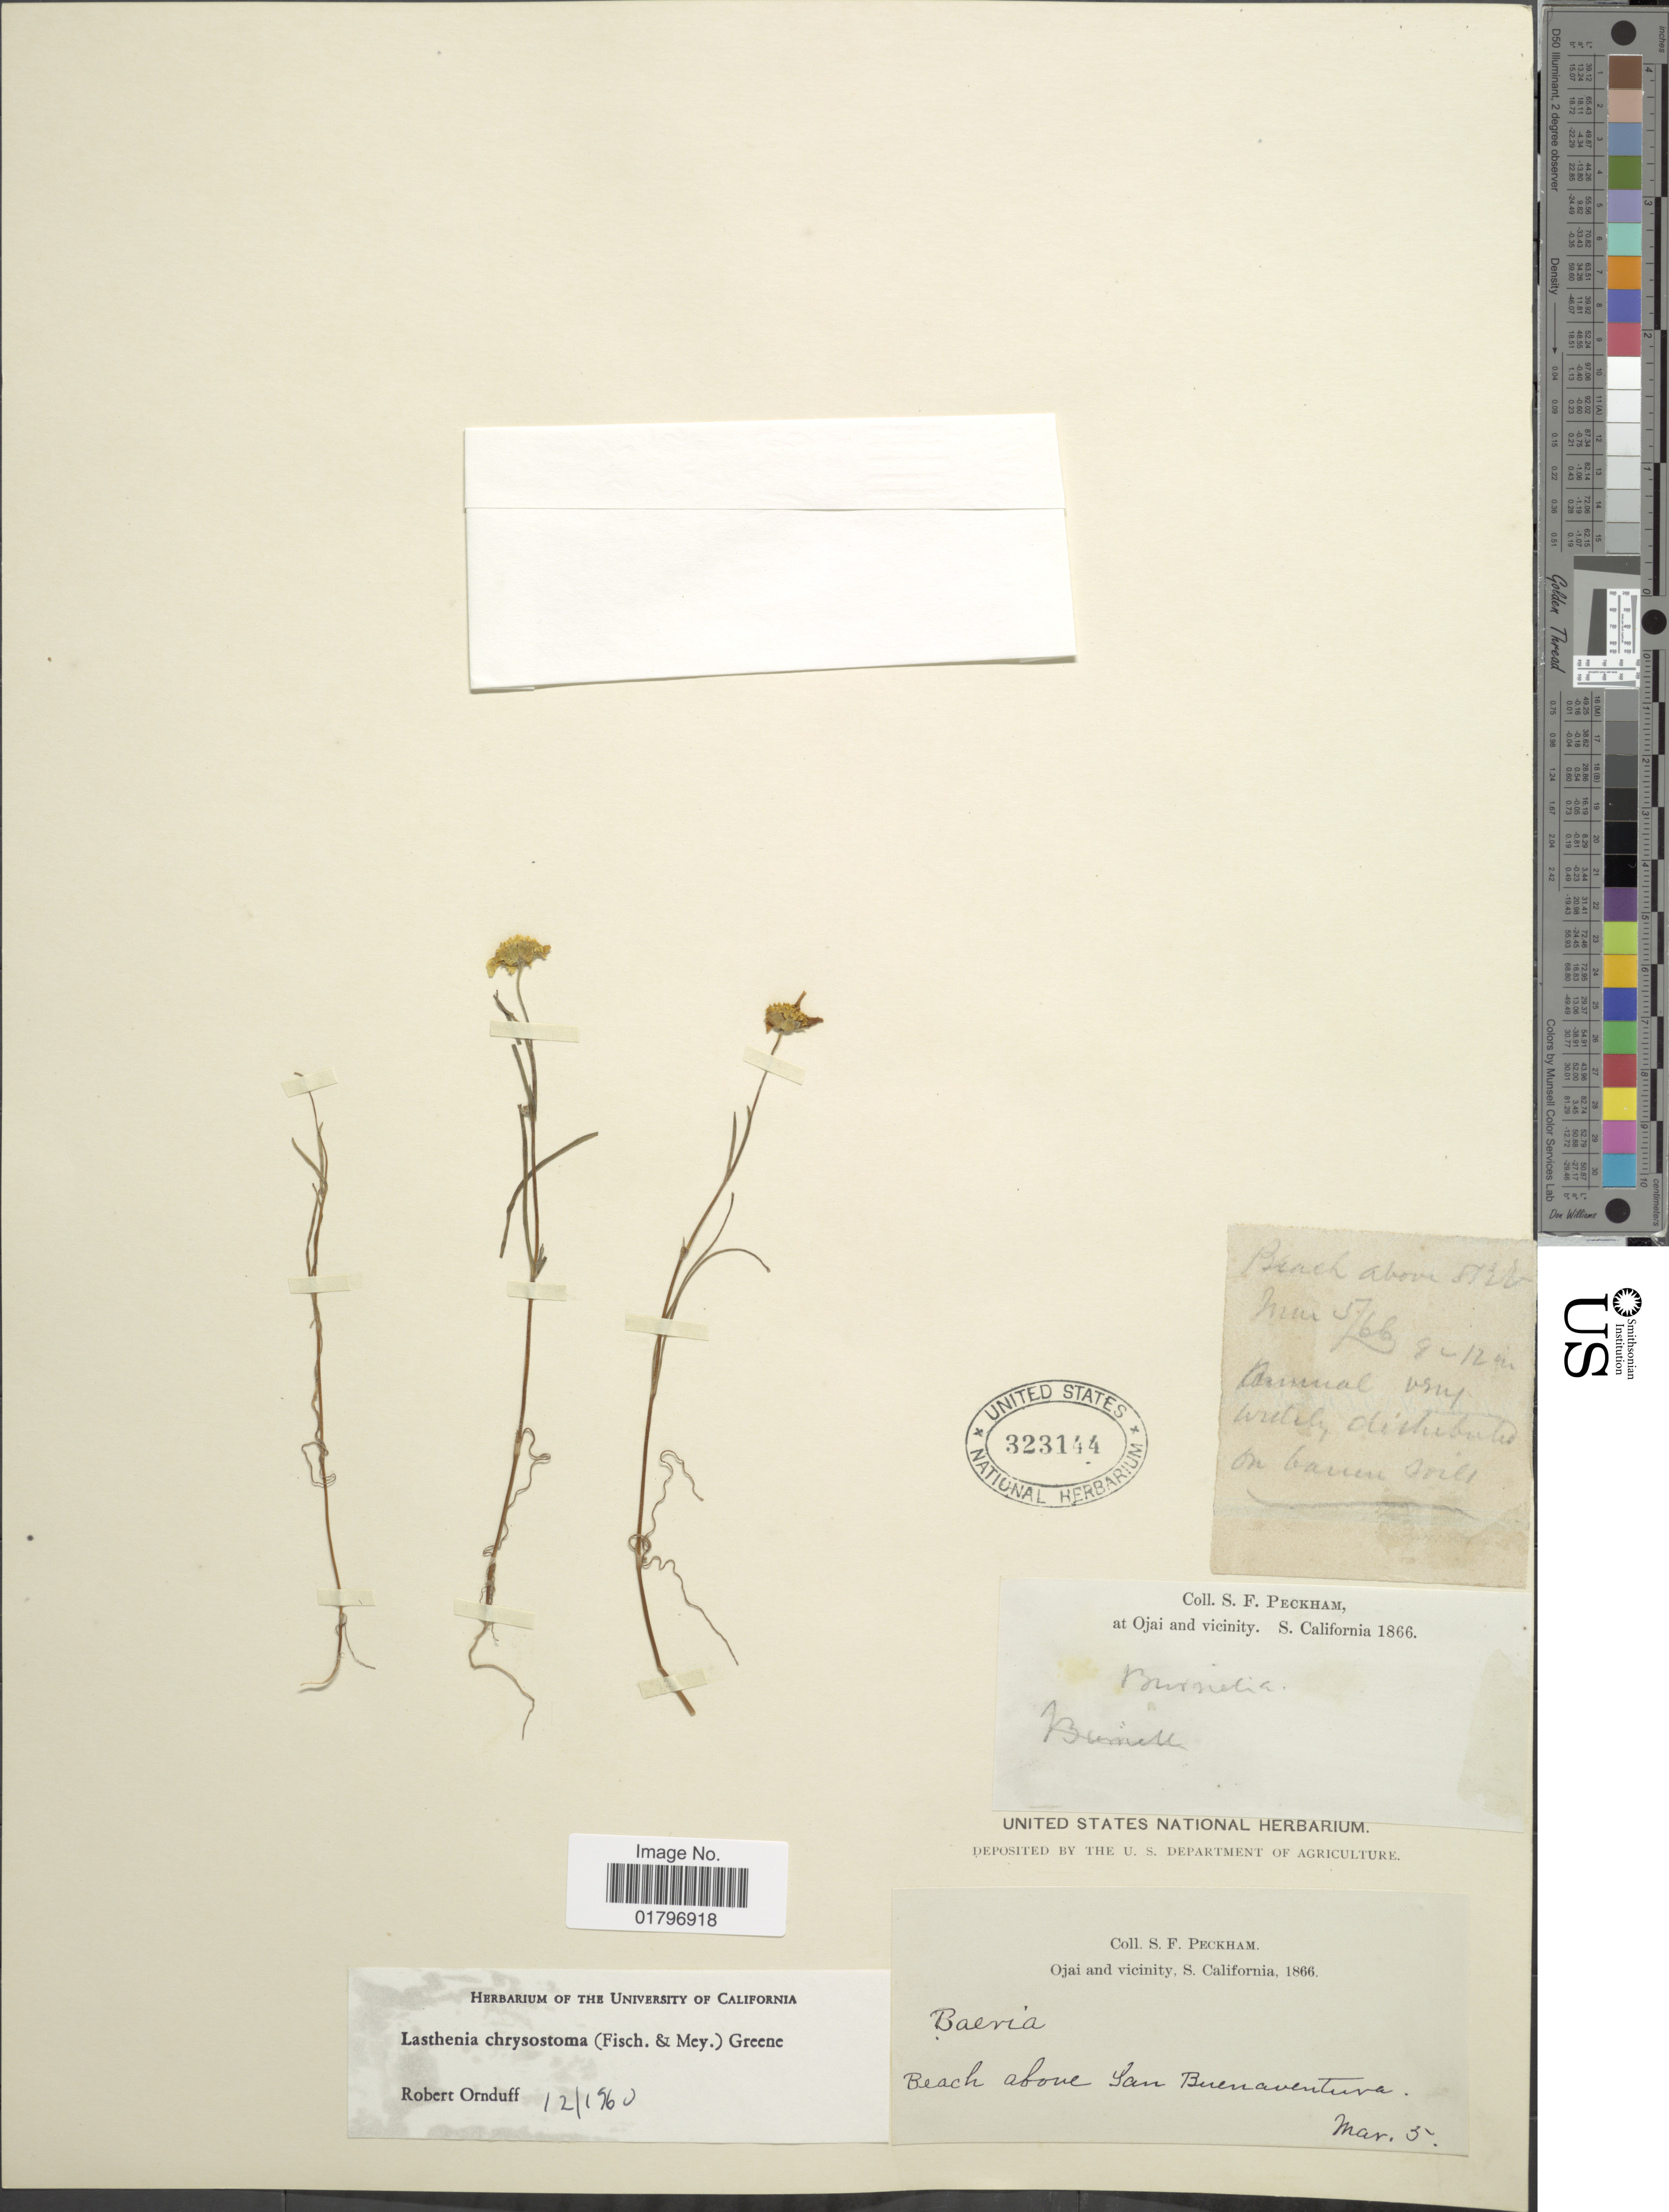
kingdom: Plantae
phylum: Tracheophyta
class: Magnoliopsida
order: Asterales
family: Asteraceae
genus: Lasthenia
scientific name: Lasthenia chrysostoma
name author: (Fisch. & C.A. Mey.) Greene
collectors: S. Peckham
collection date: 1866-03-05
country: United States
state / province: California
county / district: Ventura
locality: At Ojai and vicinity. S. California. Beach above San Buenaventura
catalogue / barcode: US 323144